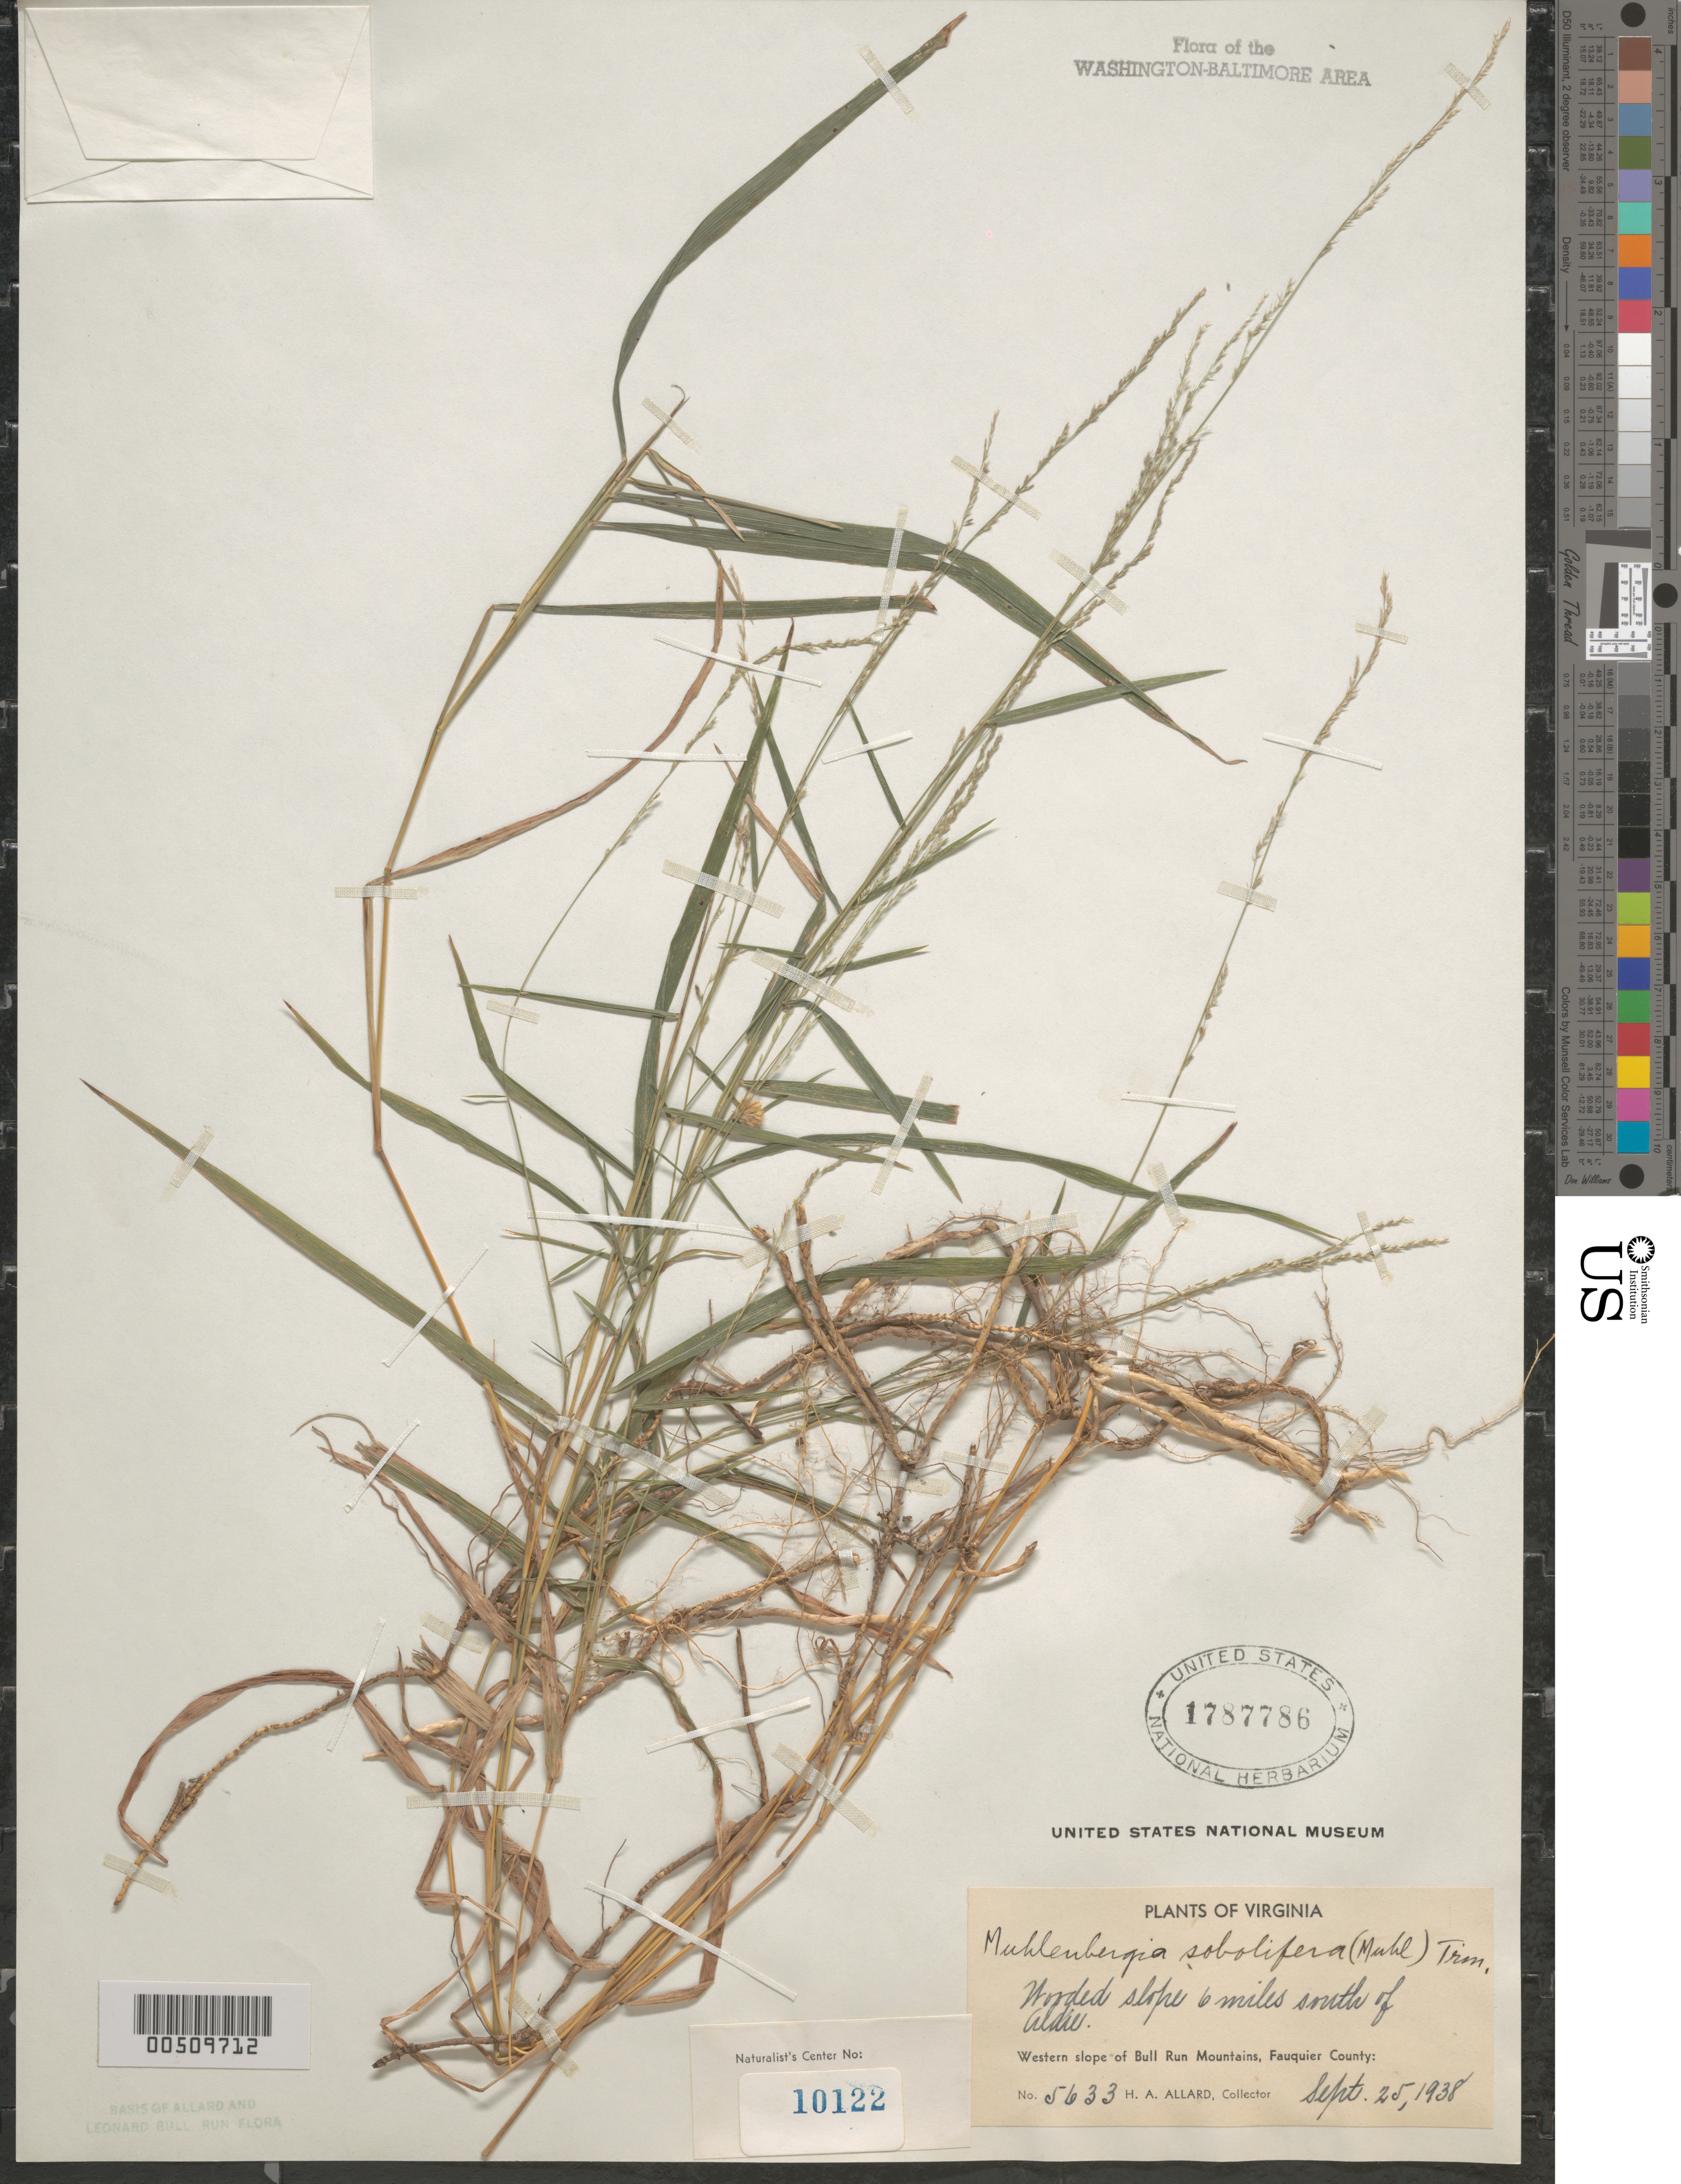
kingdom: Plantae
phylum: Tracheophyta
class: Liliopsida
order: Poales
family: Poaceae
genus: Muhlenbergia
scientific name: Muhlenbergia sobolifera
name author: (Muhl. ex Willd.) Trin.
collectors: H. A. Allard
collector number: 5633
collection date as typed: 25 Sep 1938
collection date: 1938-09-25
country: United States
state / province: Virginia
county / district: Fauquier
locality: Bull Run Mts., 6 mi. S of Aldie Bull Run Mts.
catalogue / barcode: US 1787786